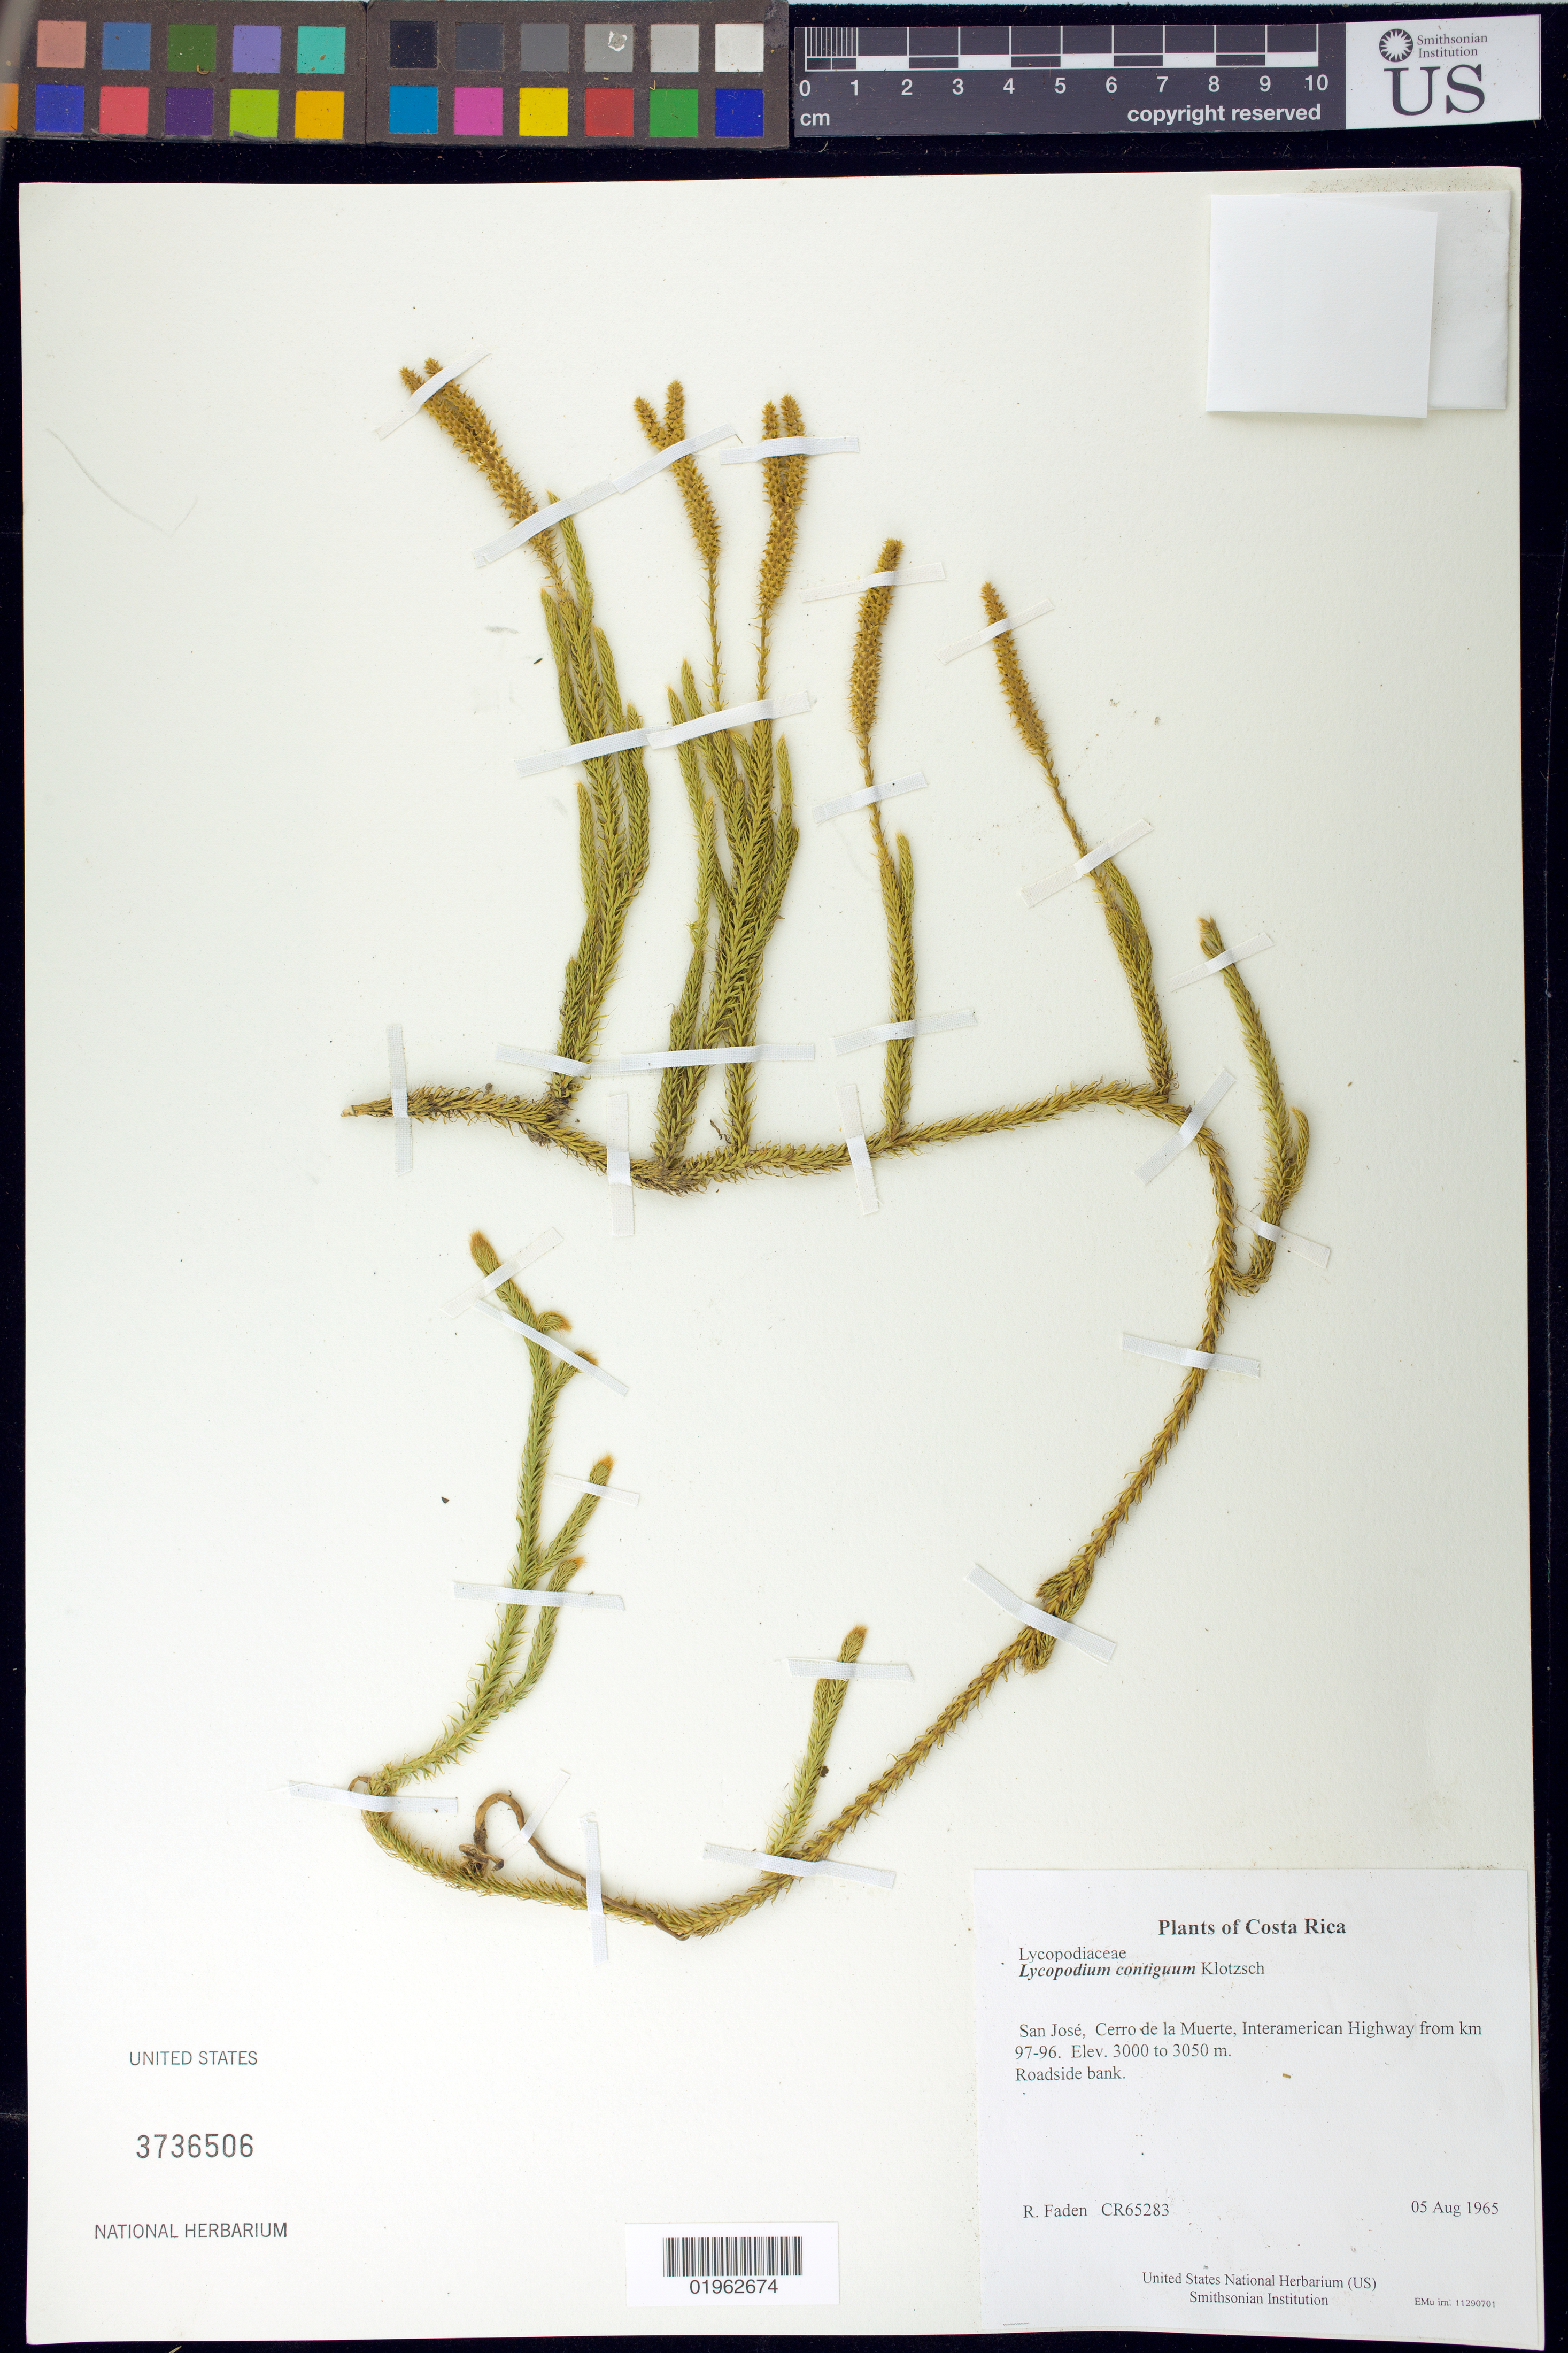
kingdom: Plantae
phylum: Tracheophyta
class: Lycopodiopsida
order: Lycopodiales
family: Lycopodiaceae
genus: Phlegmariurus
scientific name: Phlegmariurus clavatum subsp. contiguum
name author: (Klotzsch) B. Øllg.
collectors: R. B. Faden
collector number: CR65283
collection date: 1965-08-05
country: Costa Rica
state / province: San José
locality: Cerro de la Muerte, Interamerican Highway from km 96-97.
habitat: Roadside bank.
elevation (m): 3000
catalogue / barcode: US 3736506